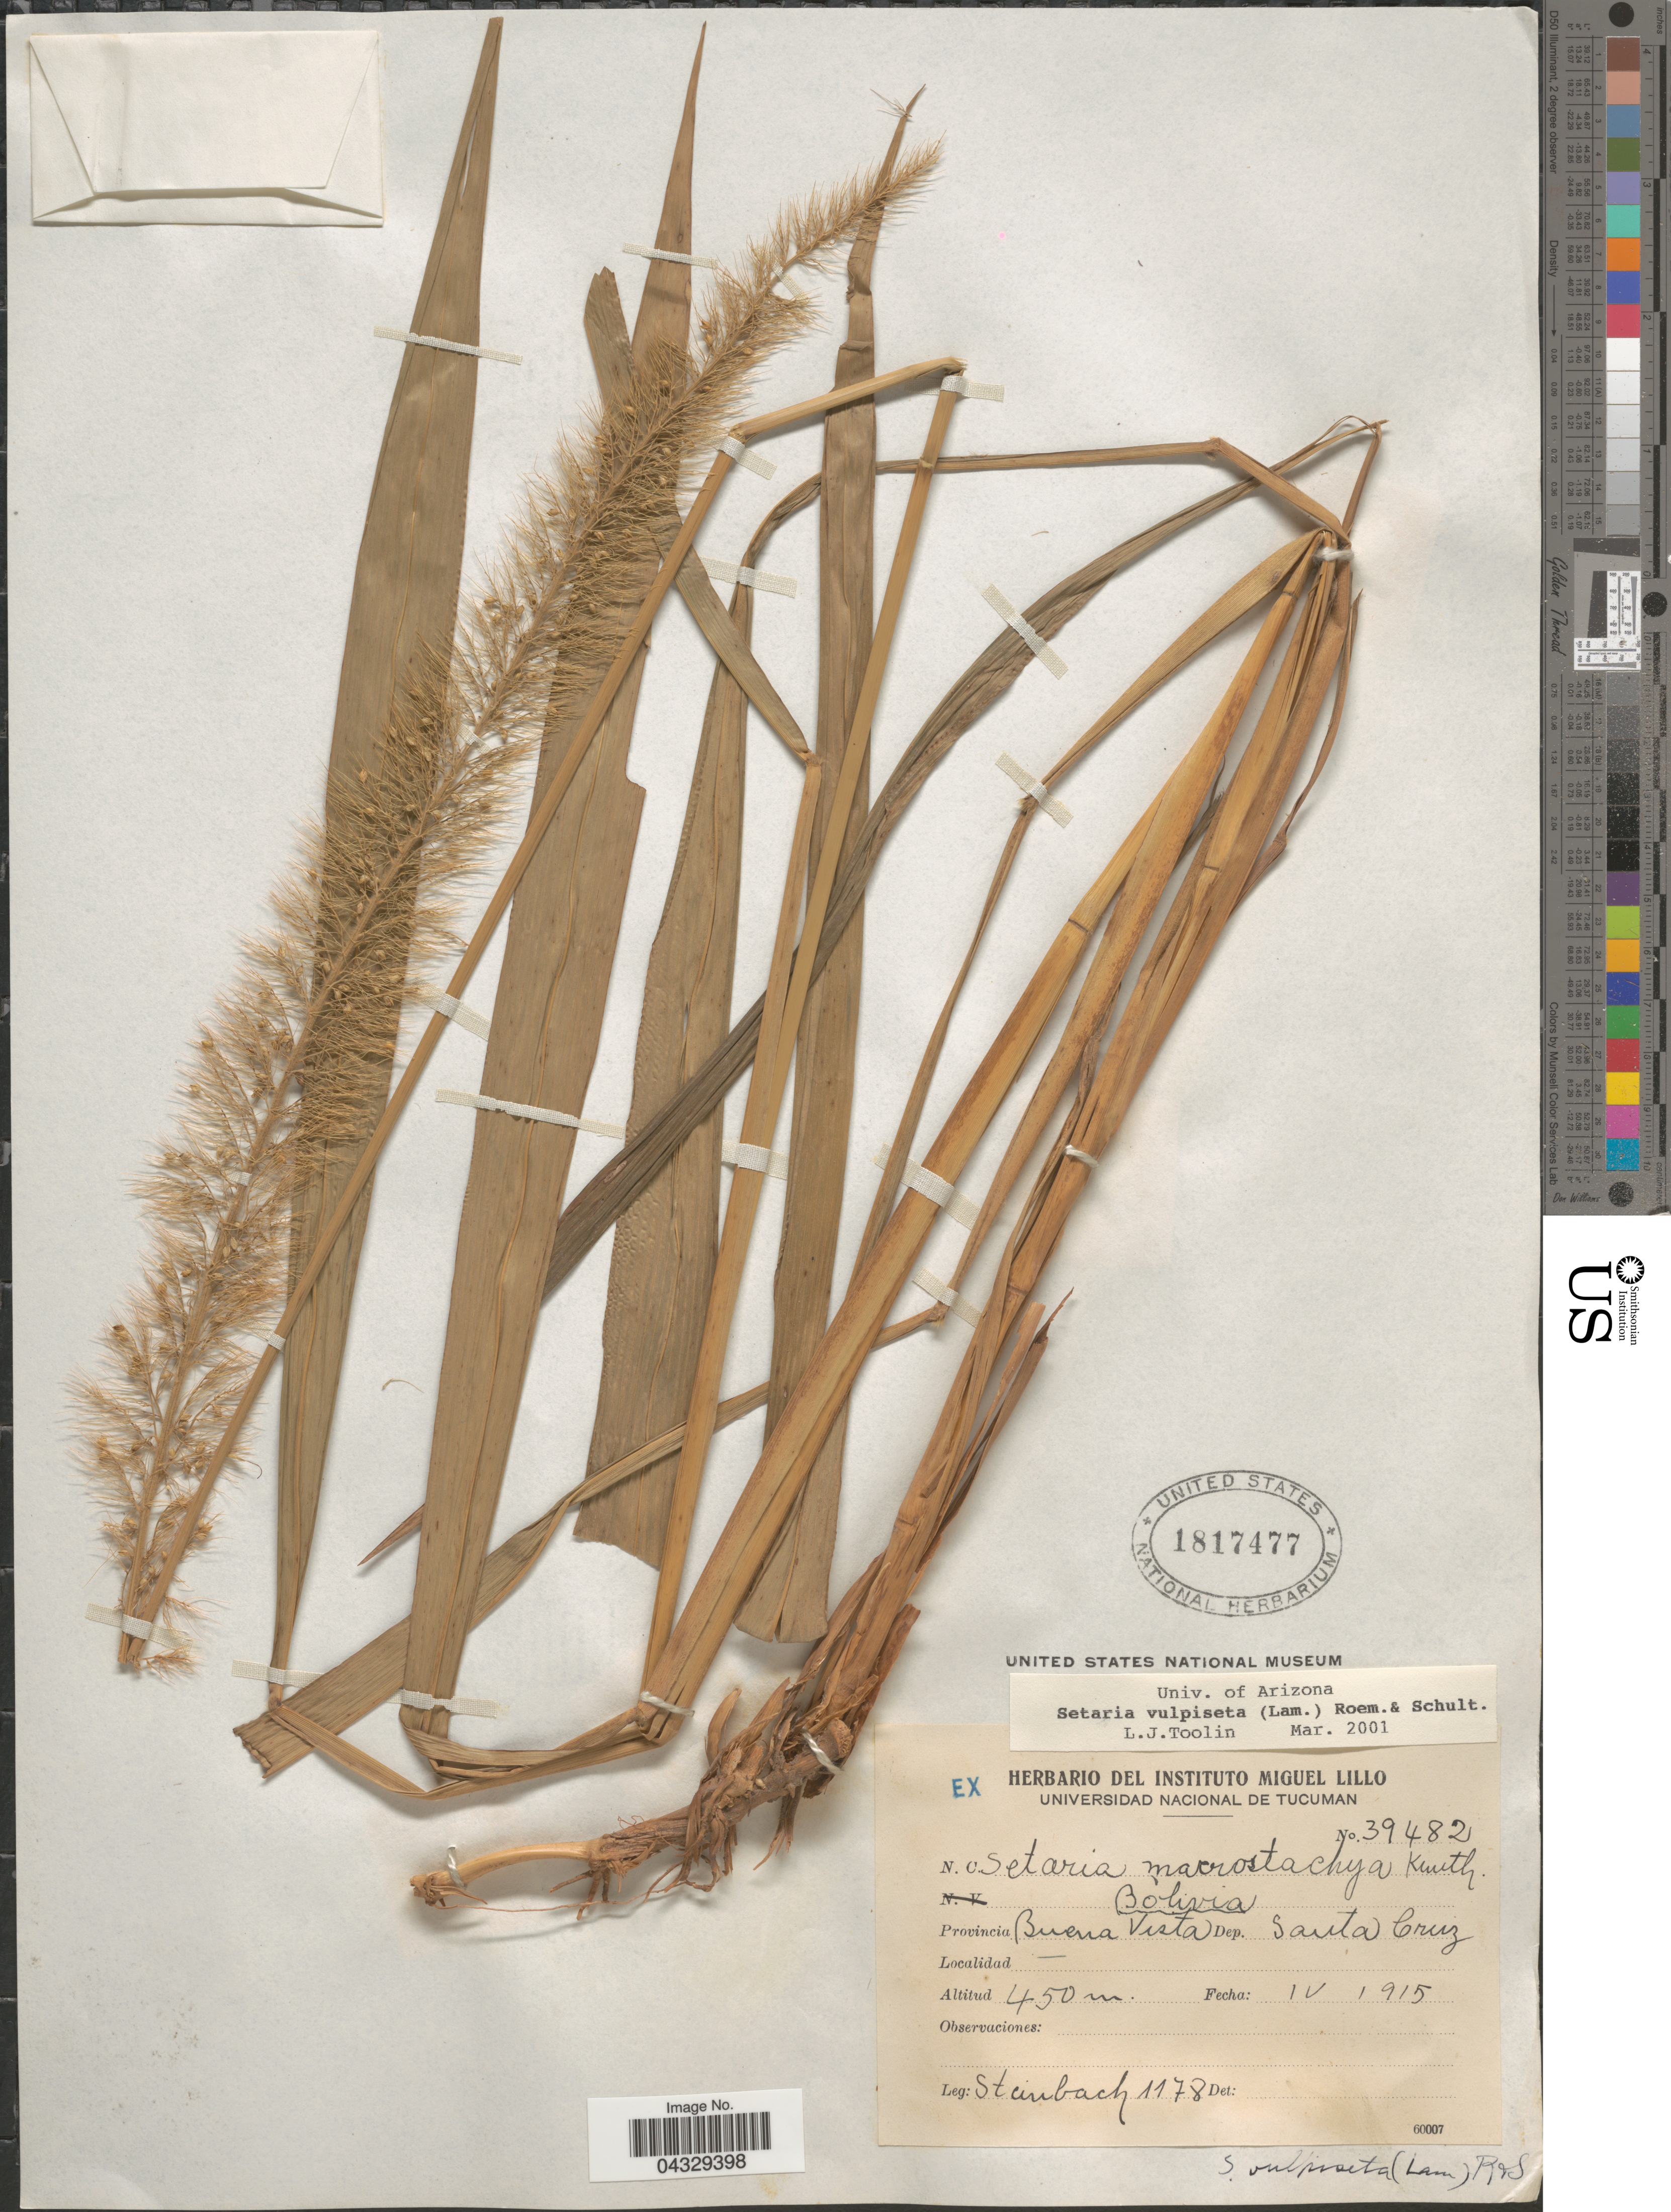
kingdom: Plantae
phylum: Tracheophyta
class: Liliopsida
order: Poales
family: Poaceae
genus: Setaria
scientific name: Setaria vulpiseta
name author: (Lam.) Roem. & Schult.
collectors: Steinbach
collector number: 1178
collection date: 1915-04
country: Bolivia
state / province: Santa Cruz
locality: Provincia Buena Vista. Dep. Santa Cruz.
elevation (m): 450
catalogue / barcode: US 1817477